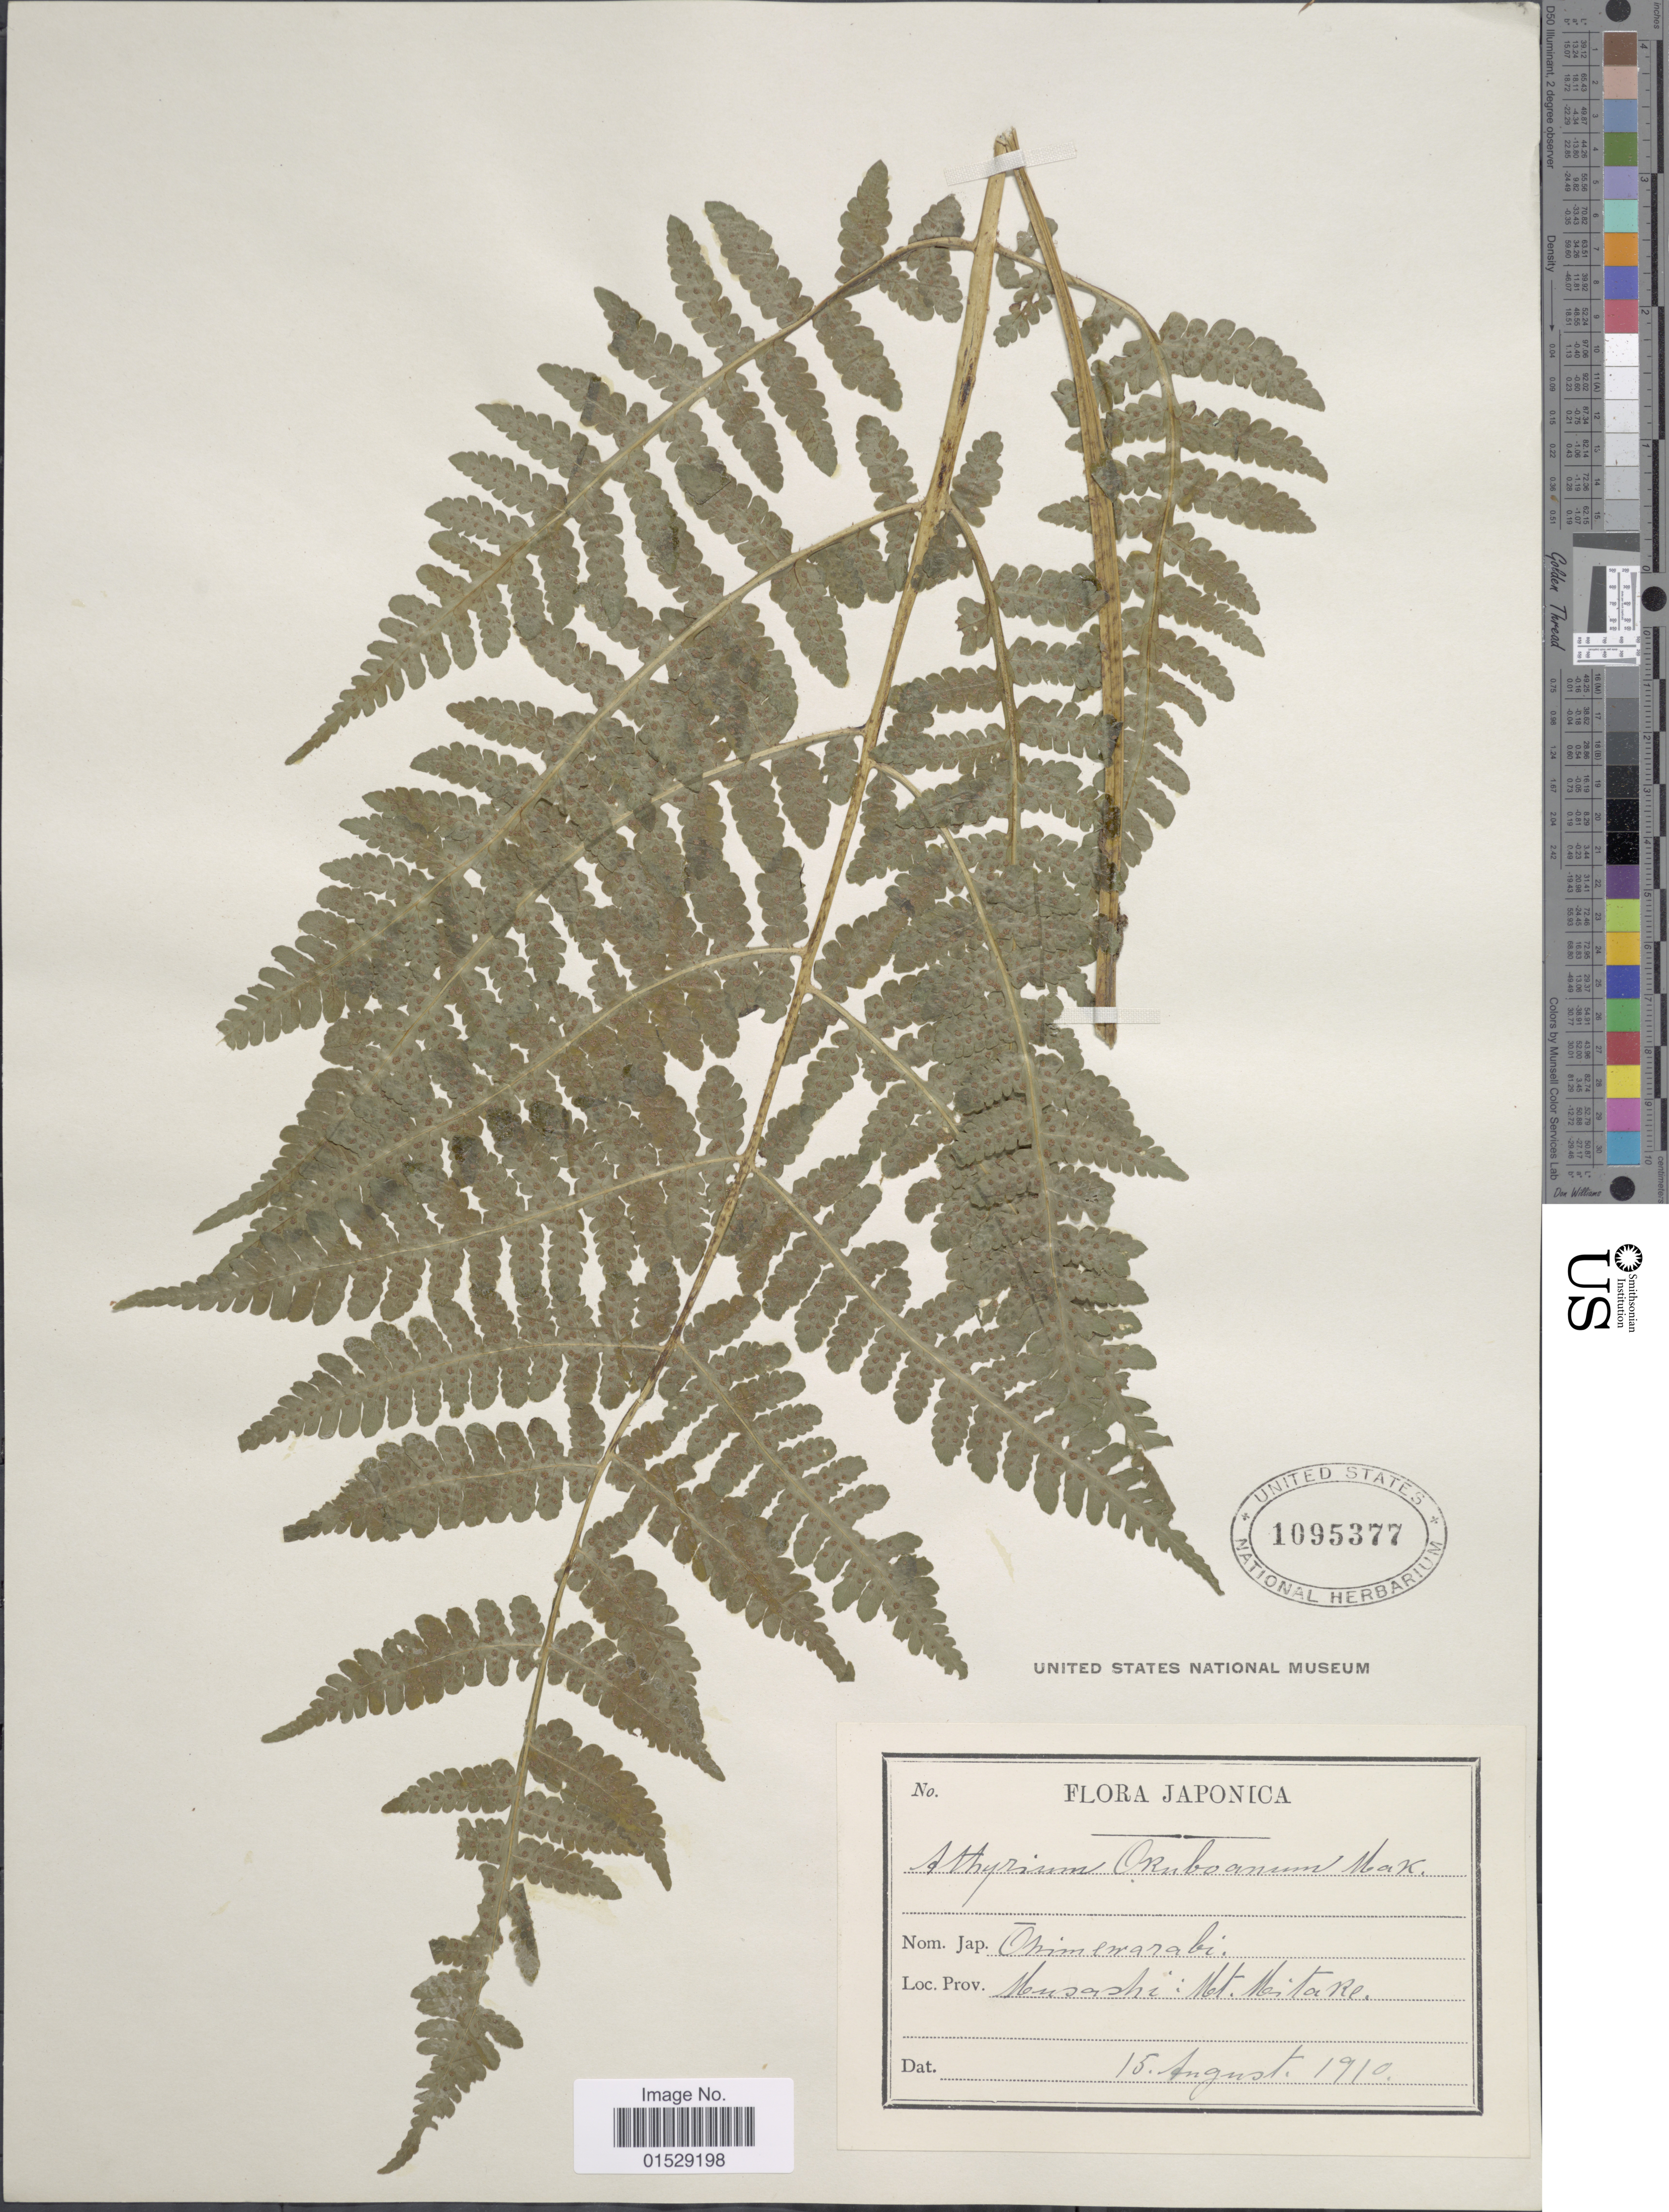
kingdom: Plantae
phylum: Tracheophyta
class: Polypodiopsida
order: Polypodiales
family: Athyriaceae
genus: Deparia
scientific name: Deparia okuboana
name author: (Makino) M. Kato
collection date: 1910-08-15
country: Japan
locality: Japonica, Musashi: Mt. Mitake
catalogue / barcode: US 1095377